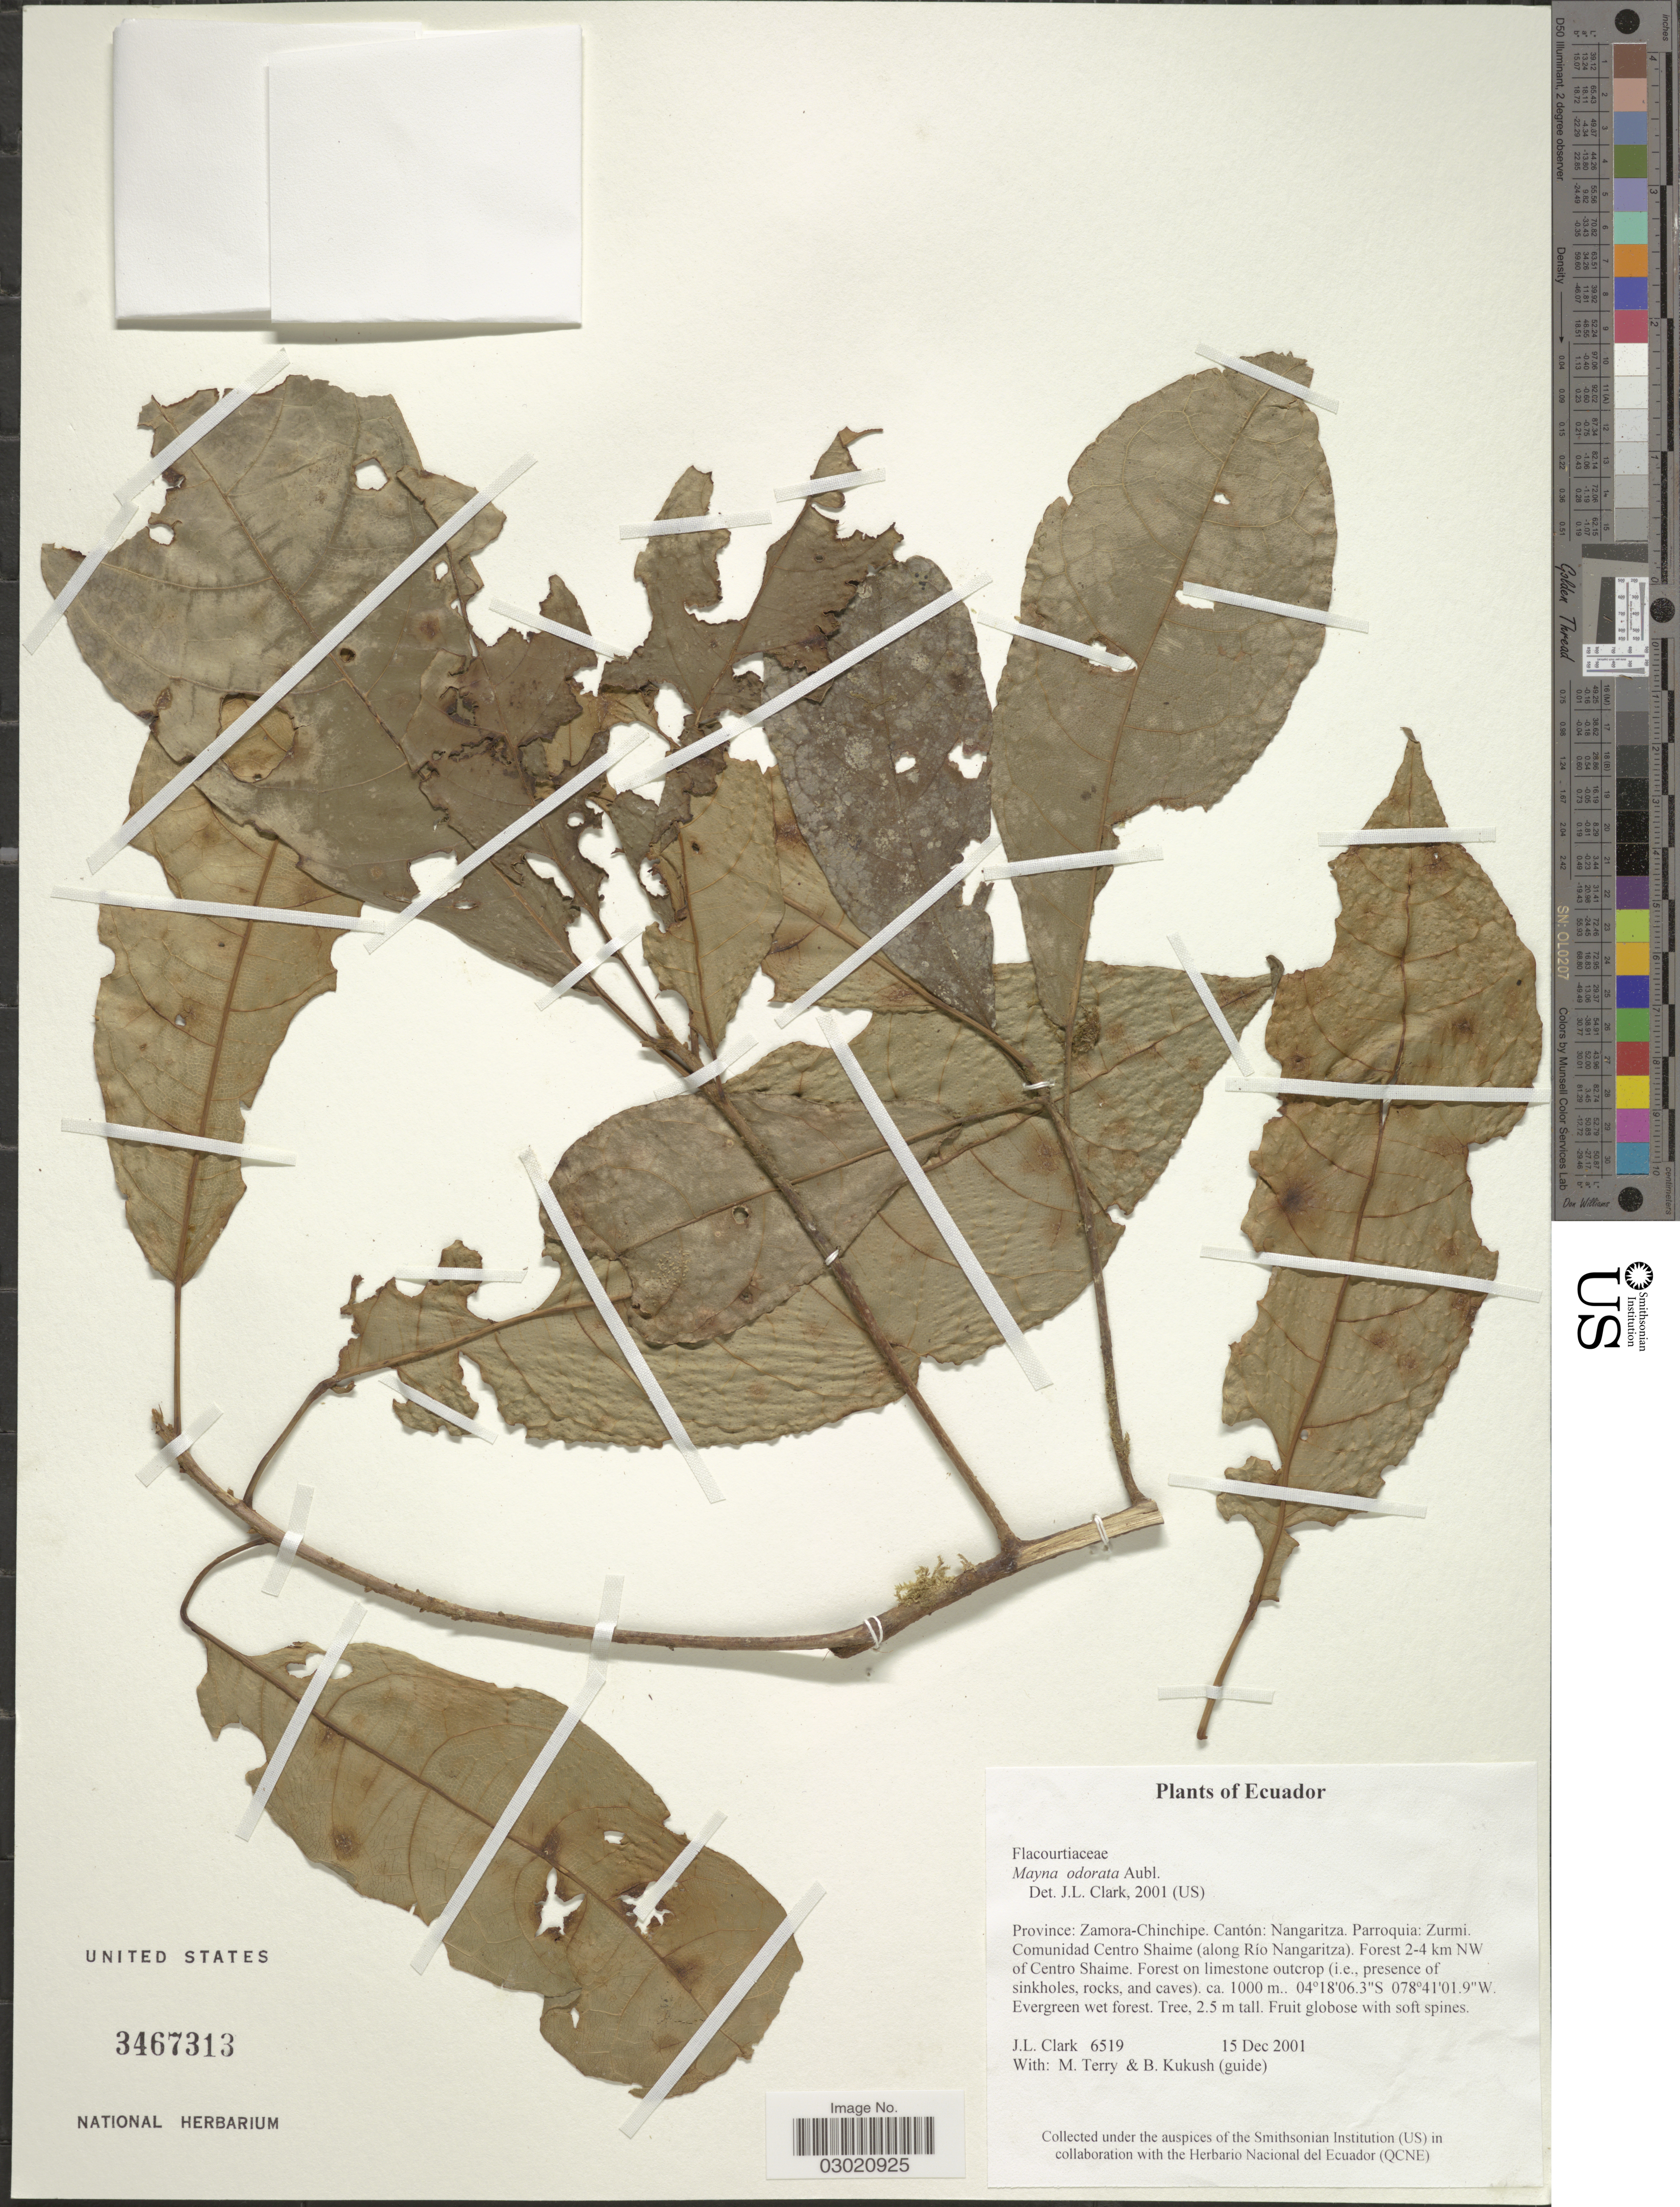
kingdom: Plantae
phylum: Tracheophyta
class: Magnoliopsida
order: Malpighiales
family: Achariaceae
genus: Mayna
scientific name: Mayna odorata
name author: Aubl.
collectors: J. L. Clark, M. Terry & B. Kukush (guide)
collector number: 6519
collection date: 2001-12-15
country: Ecuador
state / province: Zamora-Chinchipe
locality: Cantón: Nangaritza. Parroquia: Zurmi. Comunidad Centro Shaime (along Río Nangarritza). Forest 2-4 km NW of Centro Shaime.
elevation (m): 1000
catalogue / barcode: US 3467313